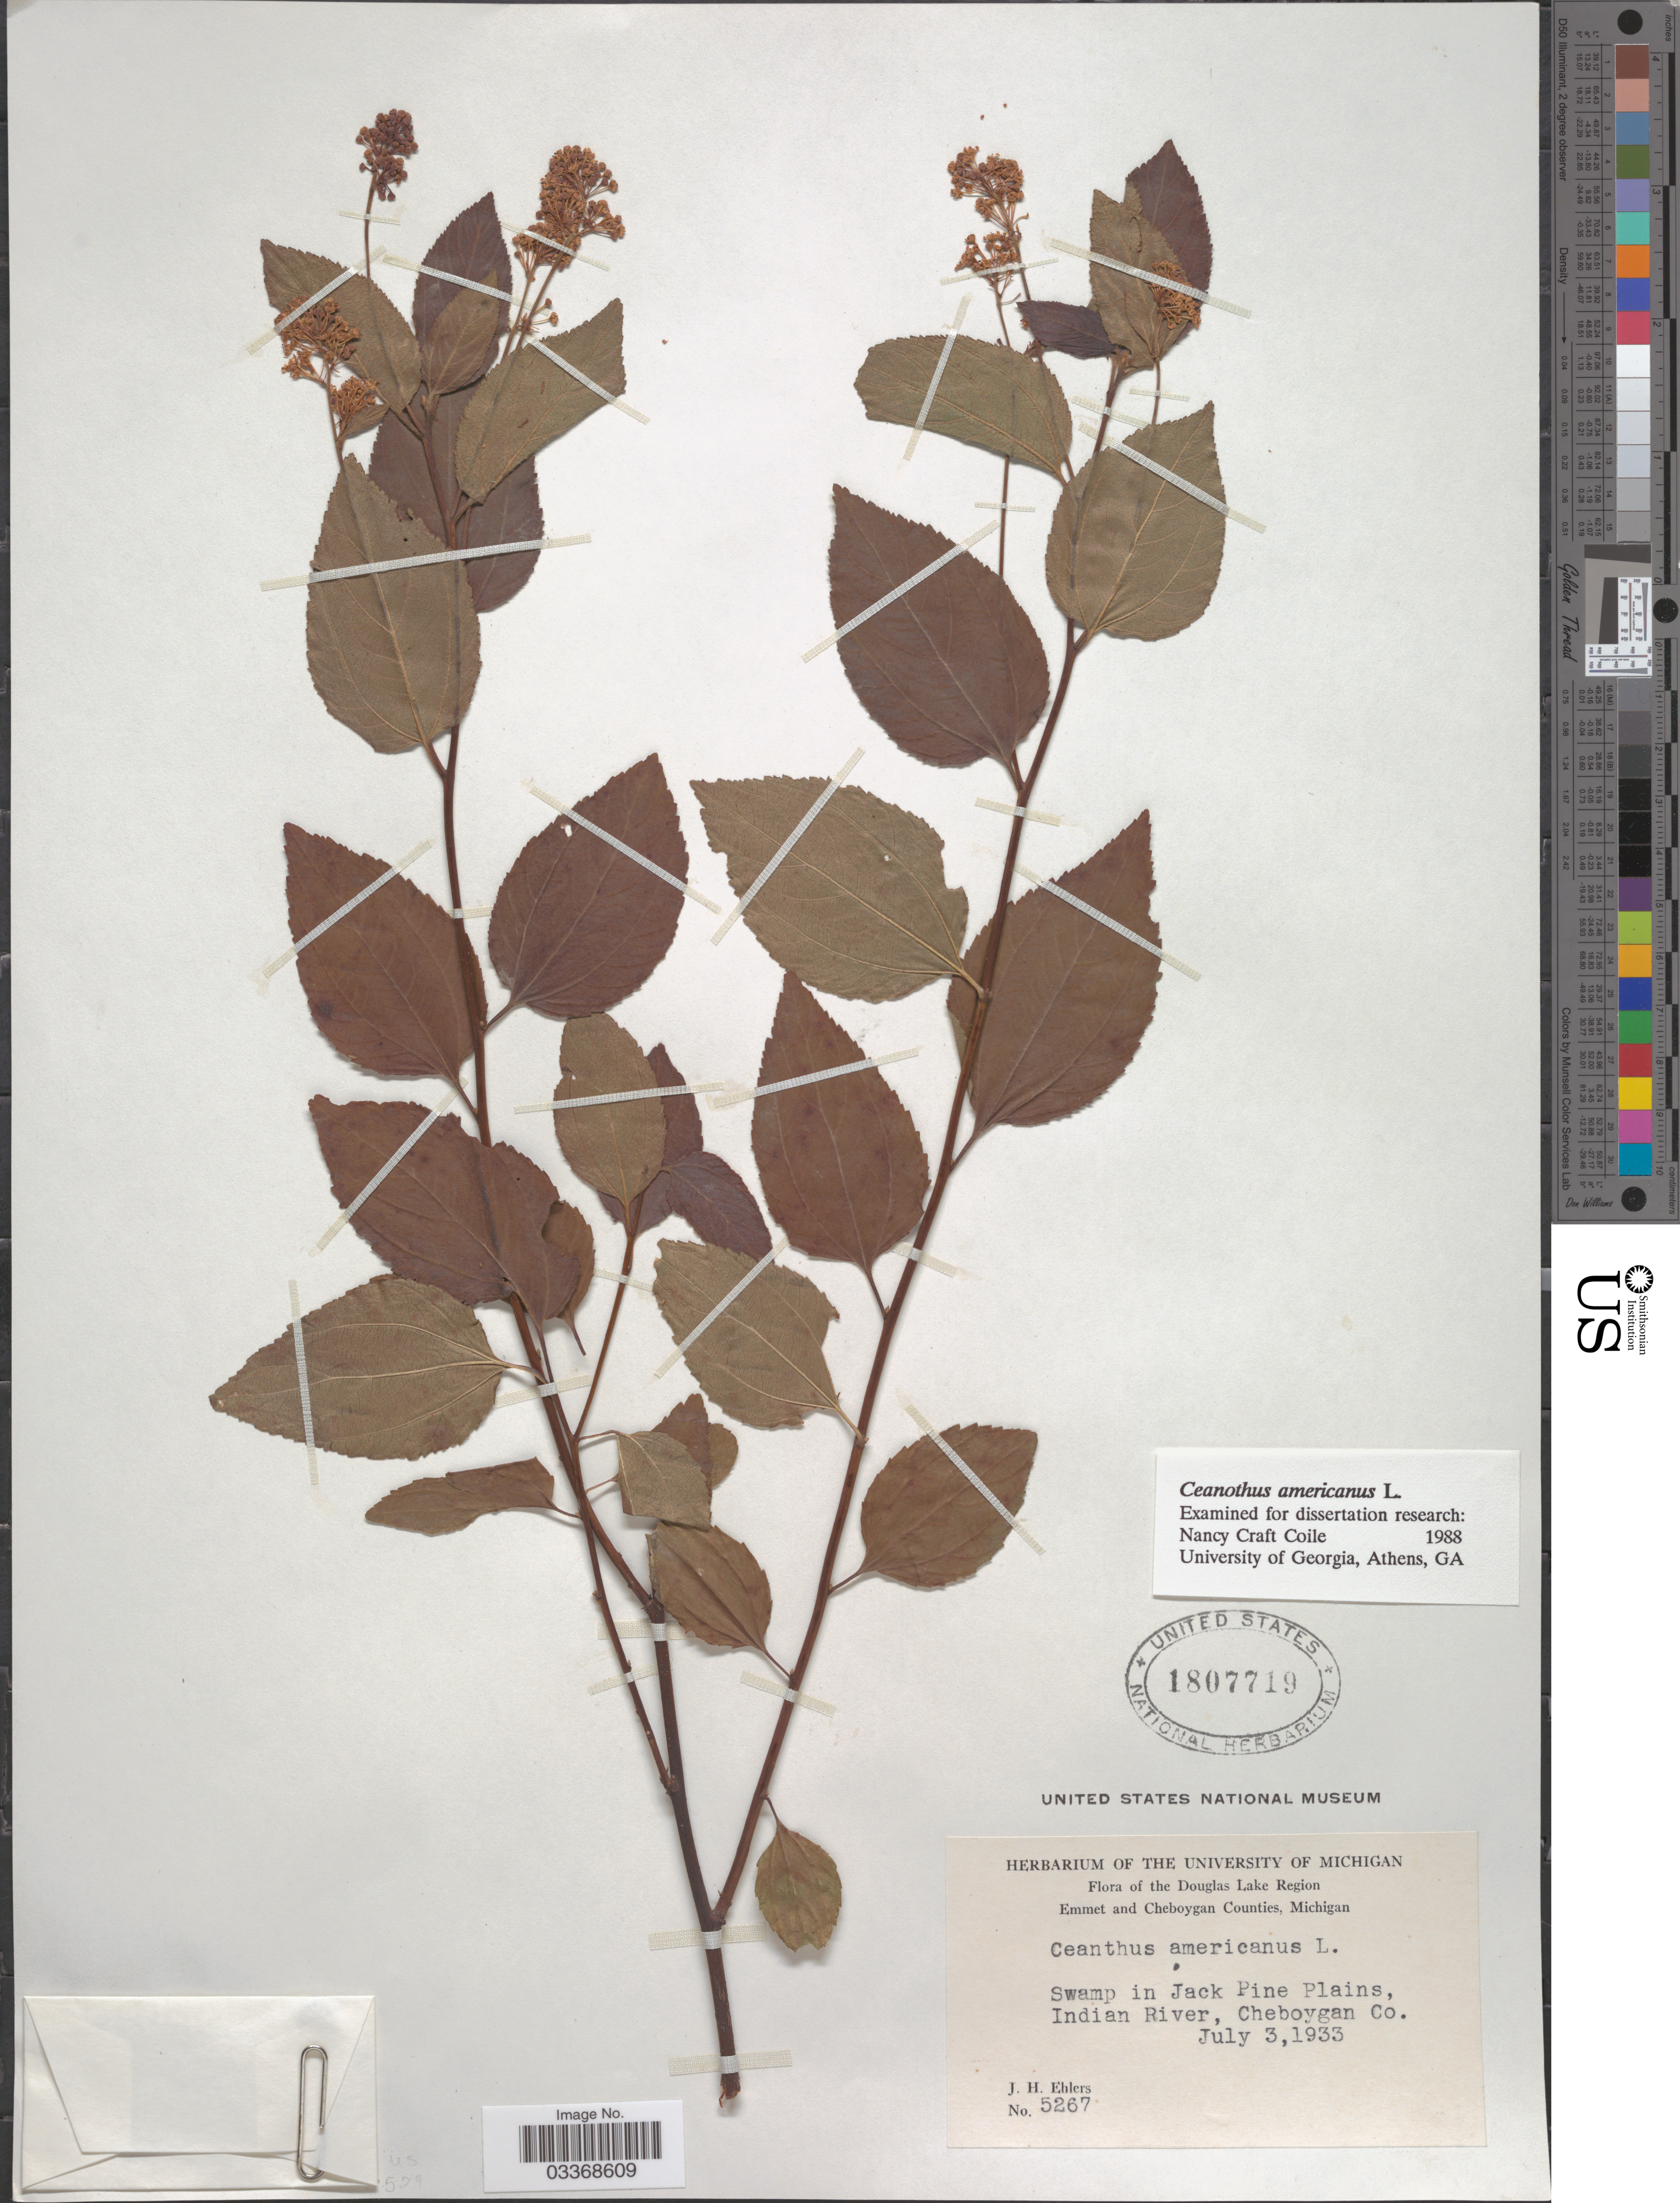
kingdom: Plantae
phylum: Tracheophyta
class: Magnoliopsida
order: Rosales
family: Rhamnaceae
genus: Ceanothus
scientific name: Ceanothus americanus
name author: L.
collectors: J. H. Ehlers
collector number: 5267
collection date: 1933-07-03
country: United States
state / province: Michigan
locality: Douglas Lake Region. Swamp in Jack Pine Plains, Indian River, Cheboygan Co.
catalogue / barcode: US 1807719